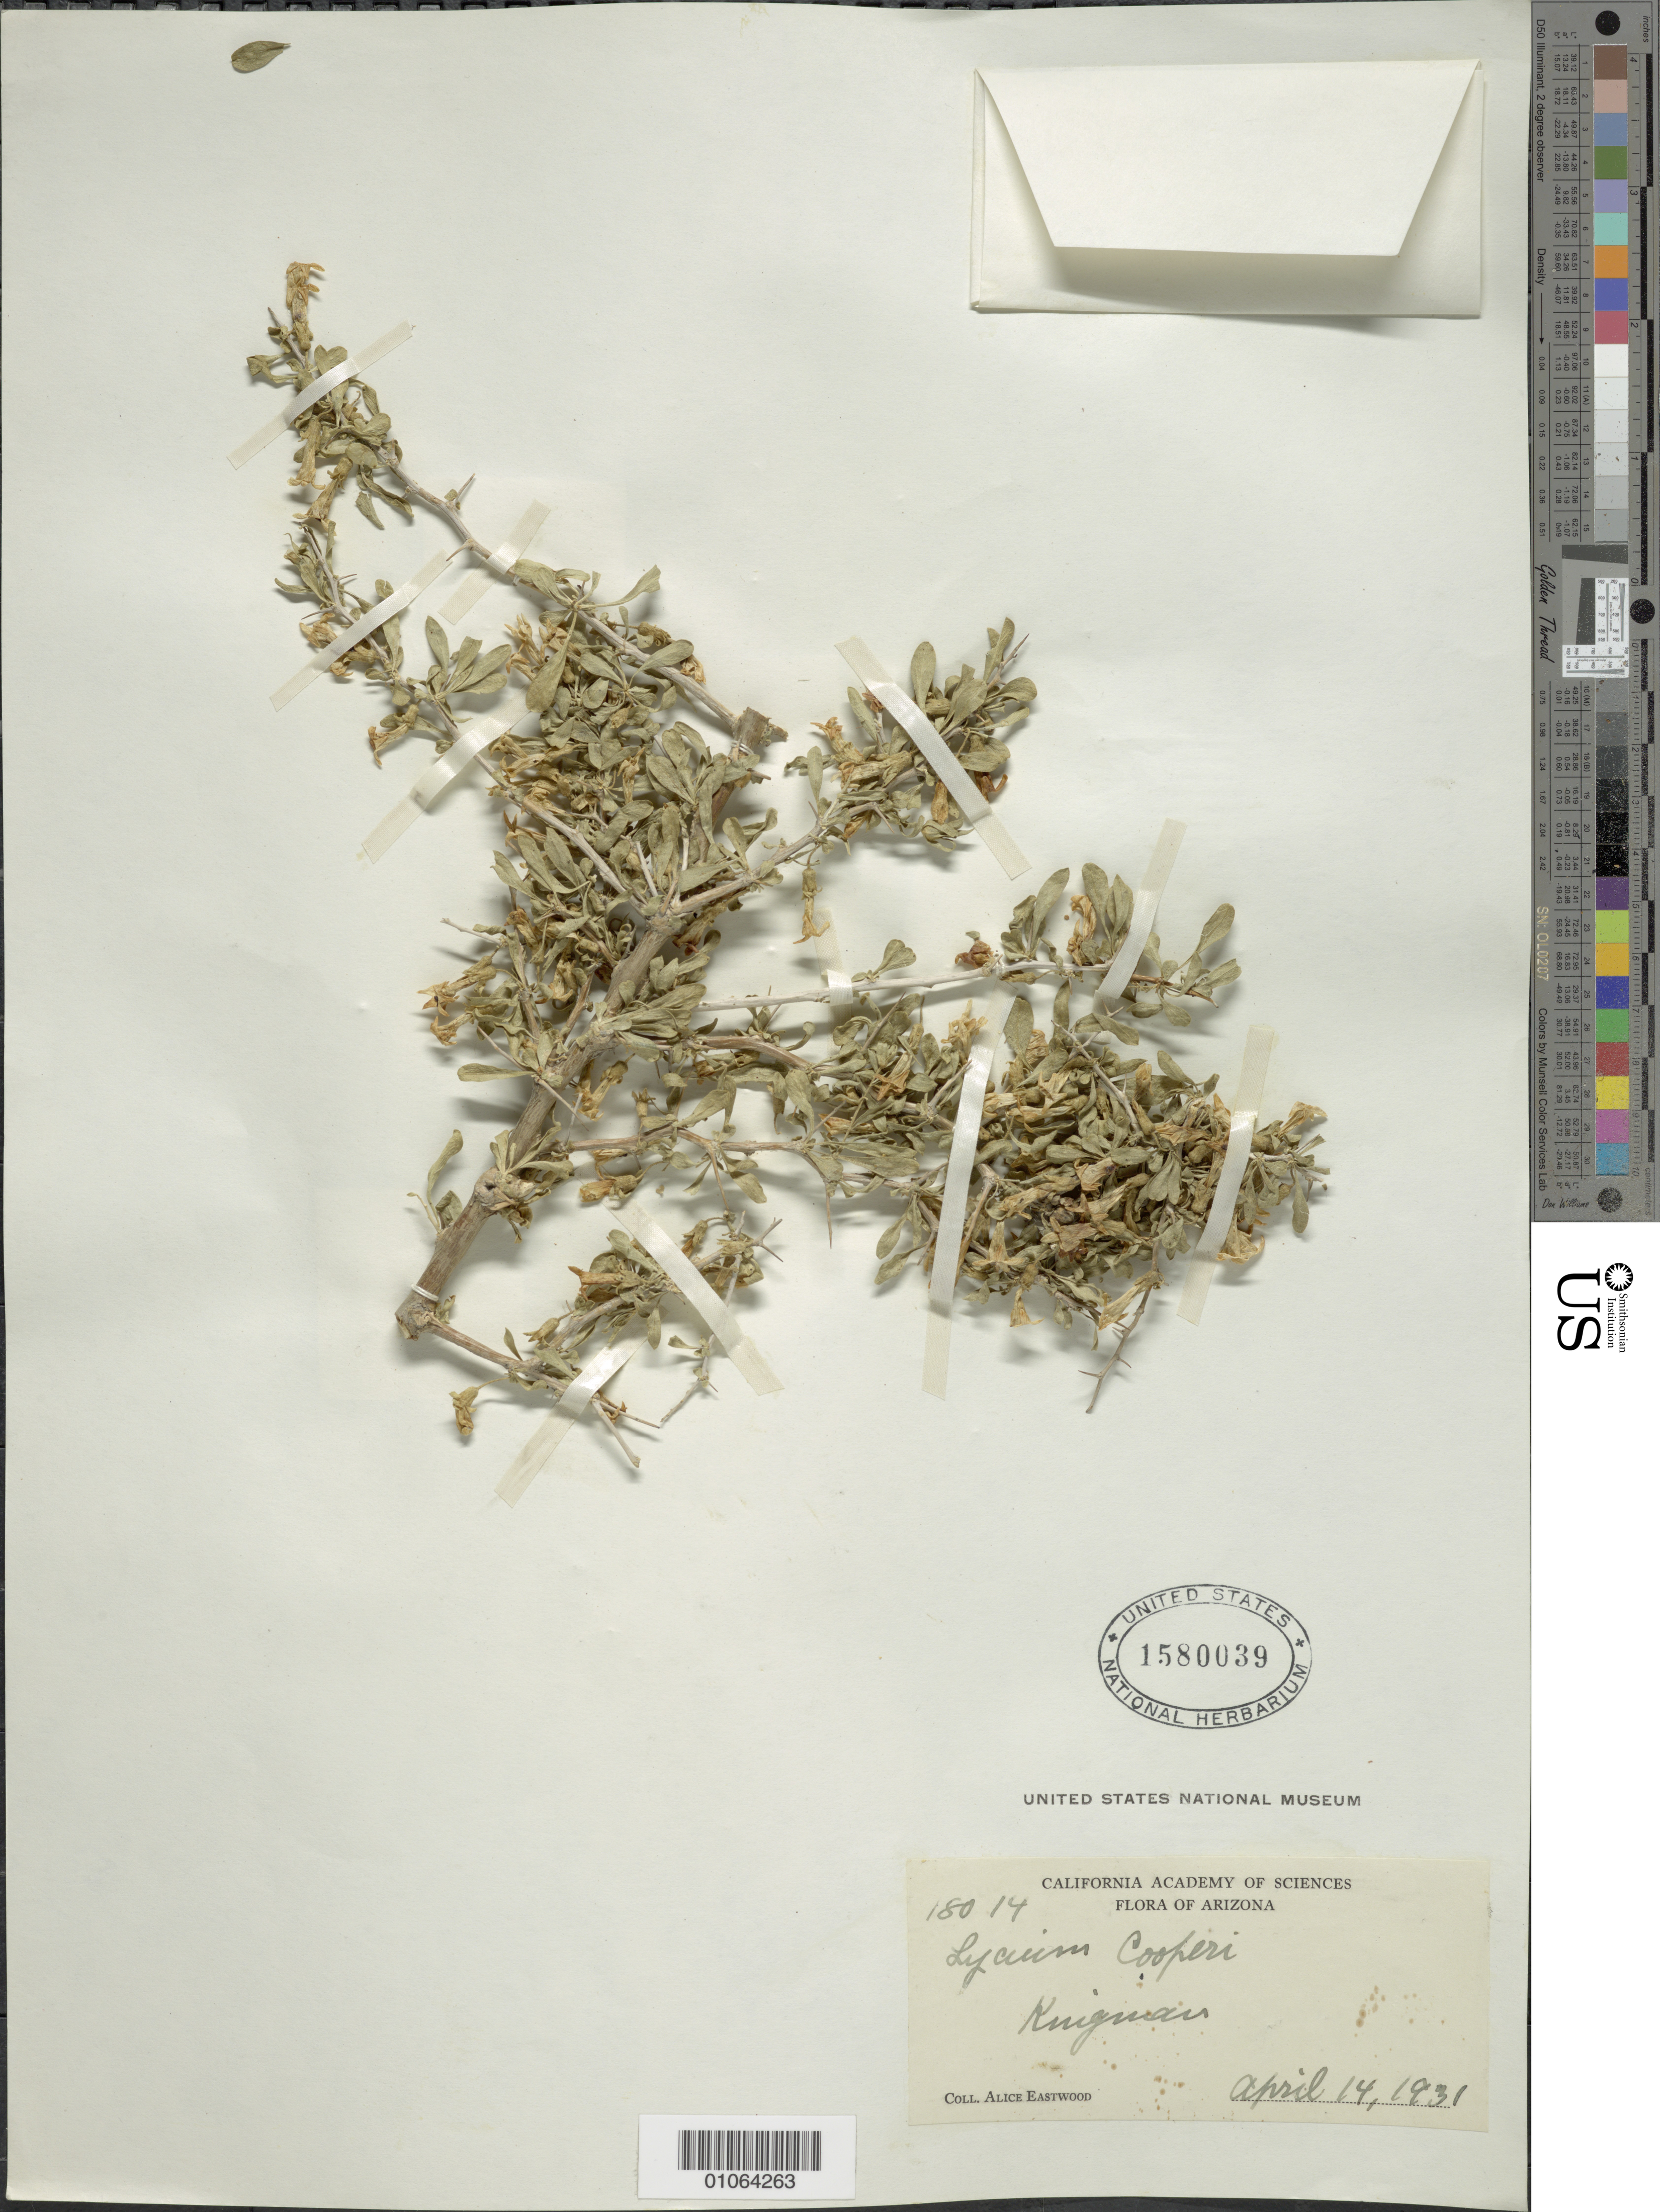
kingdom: Plantae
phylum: Tracheophyta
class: Magnoliopsida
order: Solanales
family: Solanaceae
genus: Lycium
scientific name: Lycium cooperi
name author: A. Gray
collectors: A. Eastwood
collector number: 18014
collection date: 1931-04-14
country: United States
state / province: Arizona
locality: Kingman.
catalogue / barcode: US 1580039